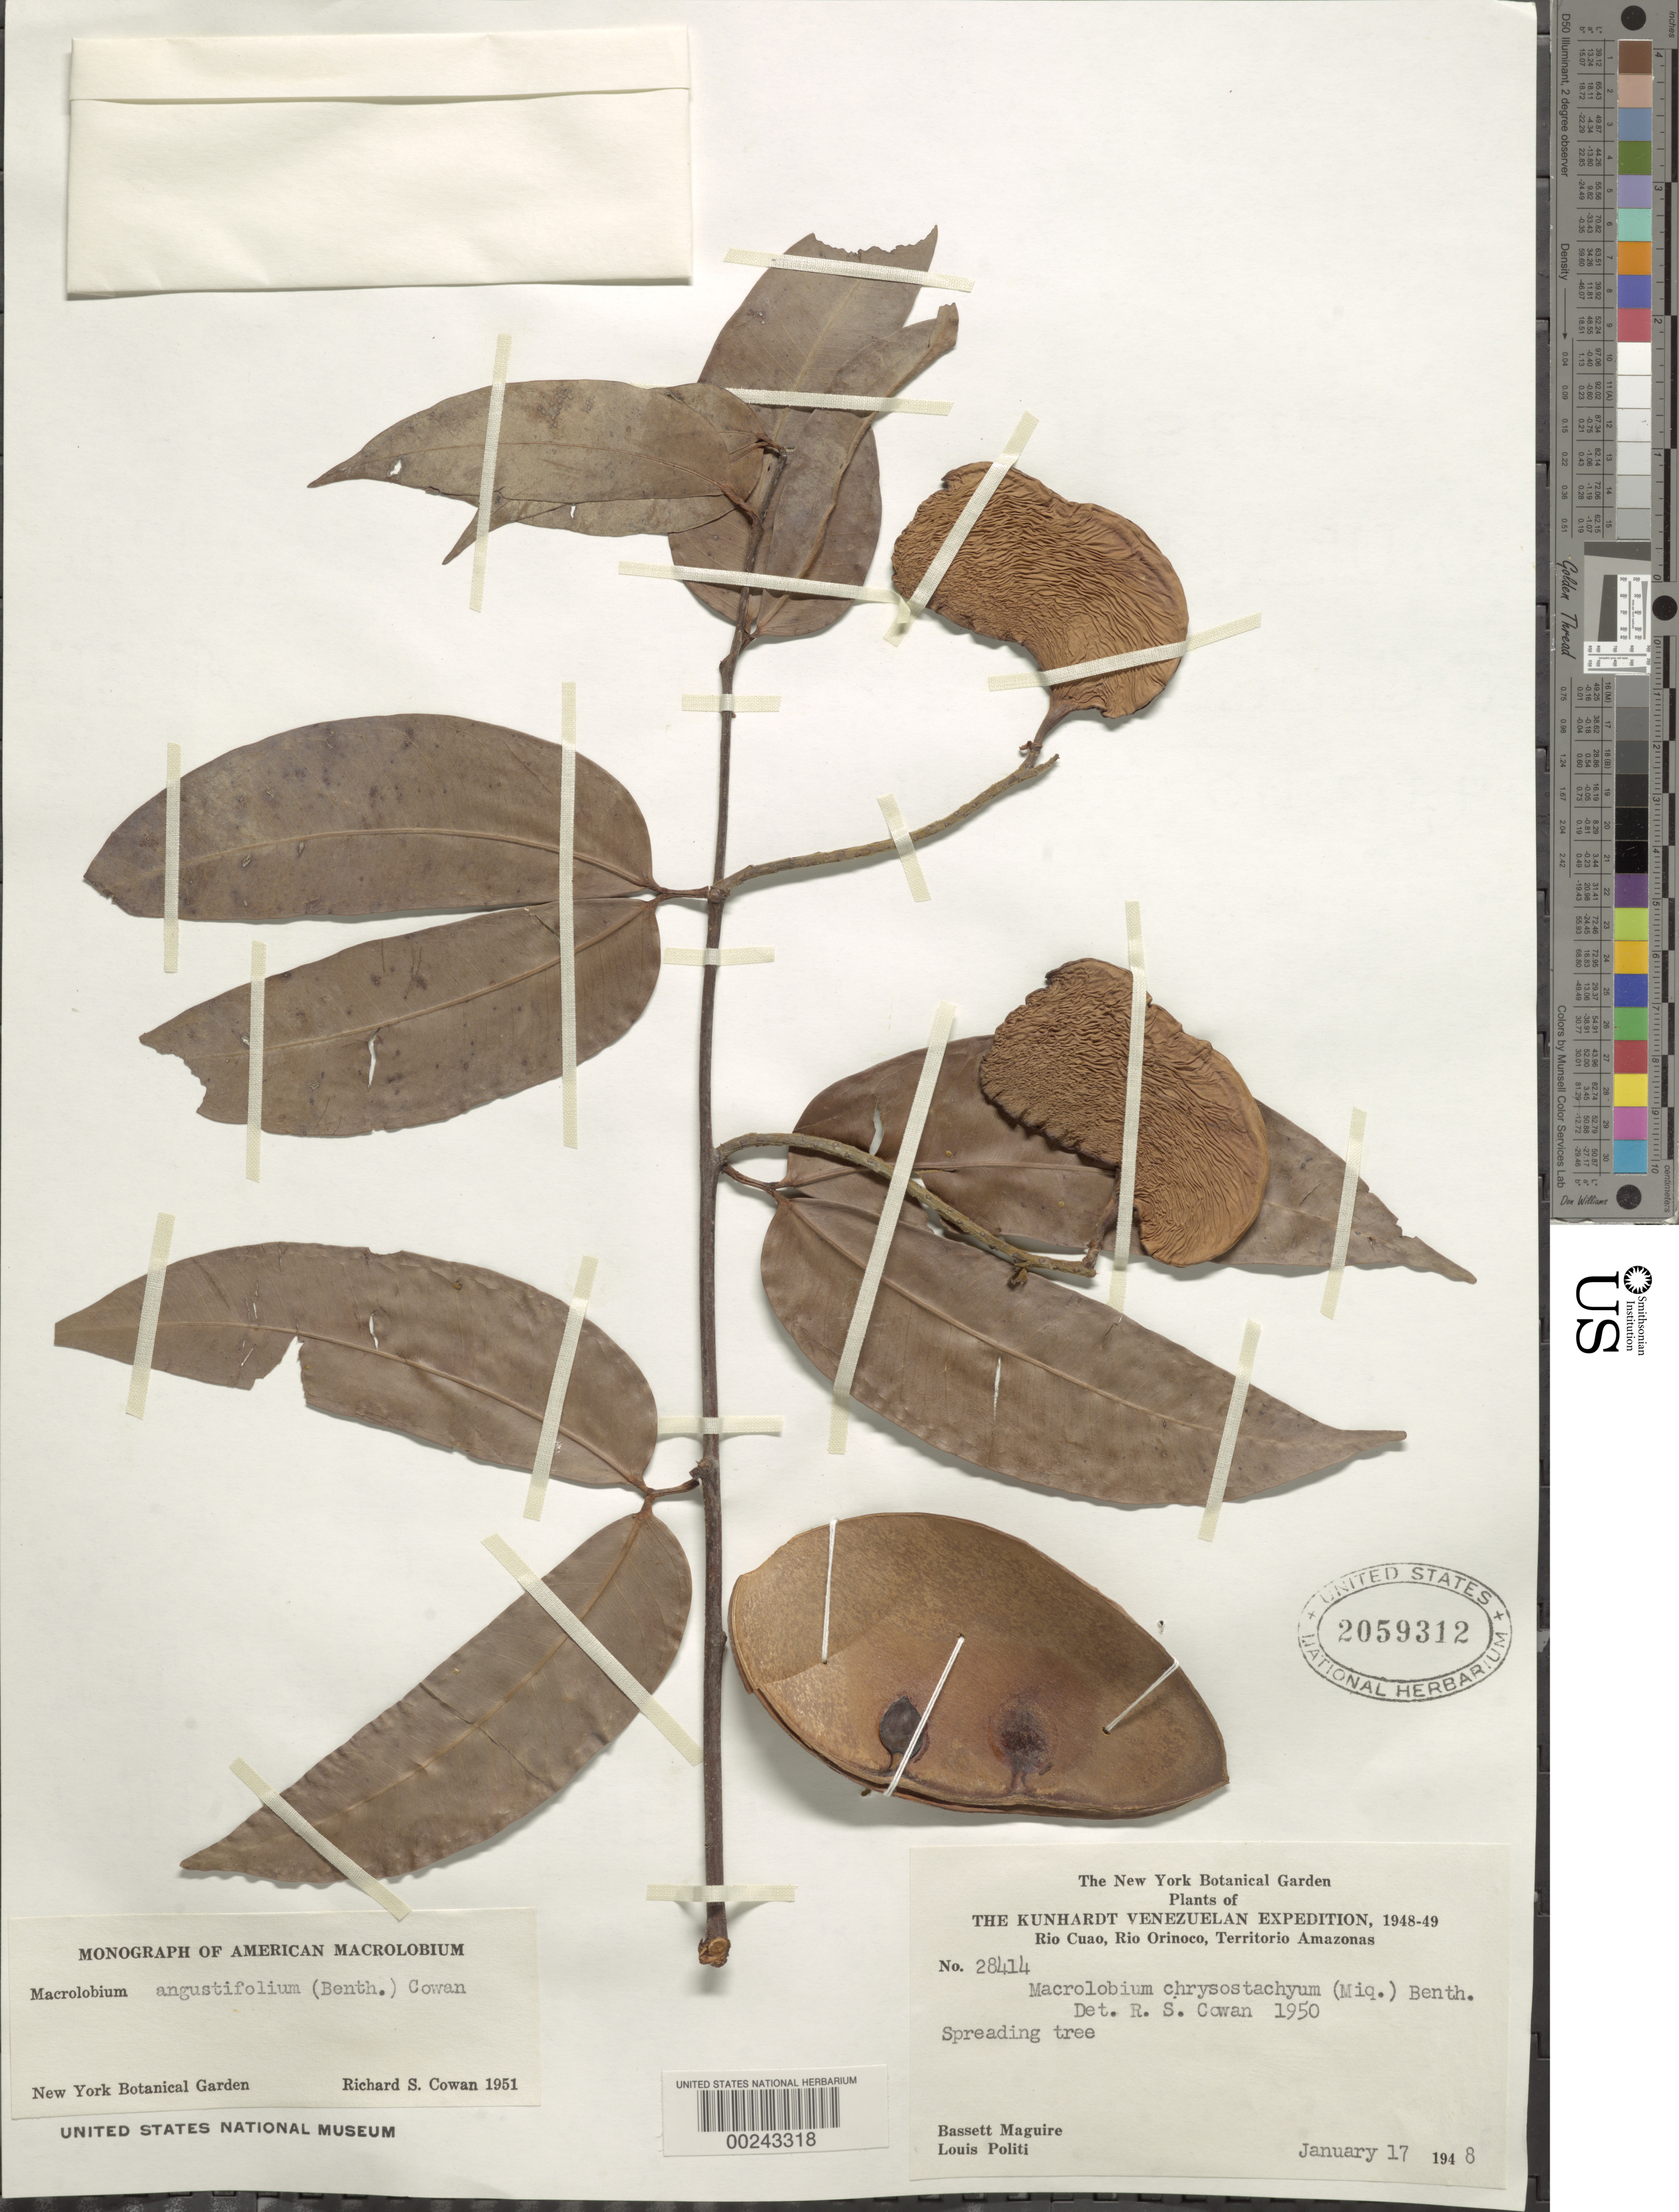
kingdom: Plantae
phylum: Tracheophyta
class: Magnoliopsida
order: Fabales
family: Fabaceae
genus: Macrolobium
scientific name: Macrolobium angustifolium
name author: (Benth.) R.S. Cowan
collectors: B. Maguire & L. Politi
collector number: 28414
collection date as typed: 17 Jan 1948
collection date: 1948-01-17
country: Venezuela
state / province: Amazonas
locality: Rio cuao, rio orinoco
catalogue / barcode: US 2059312